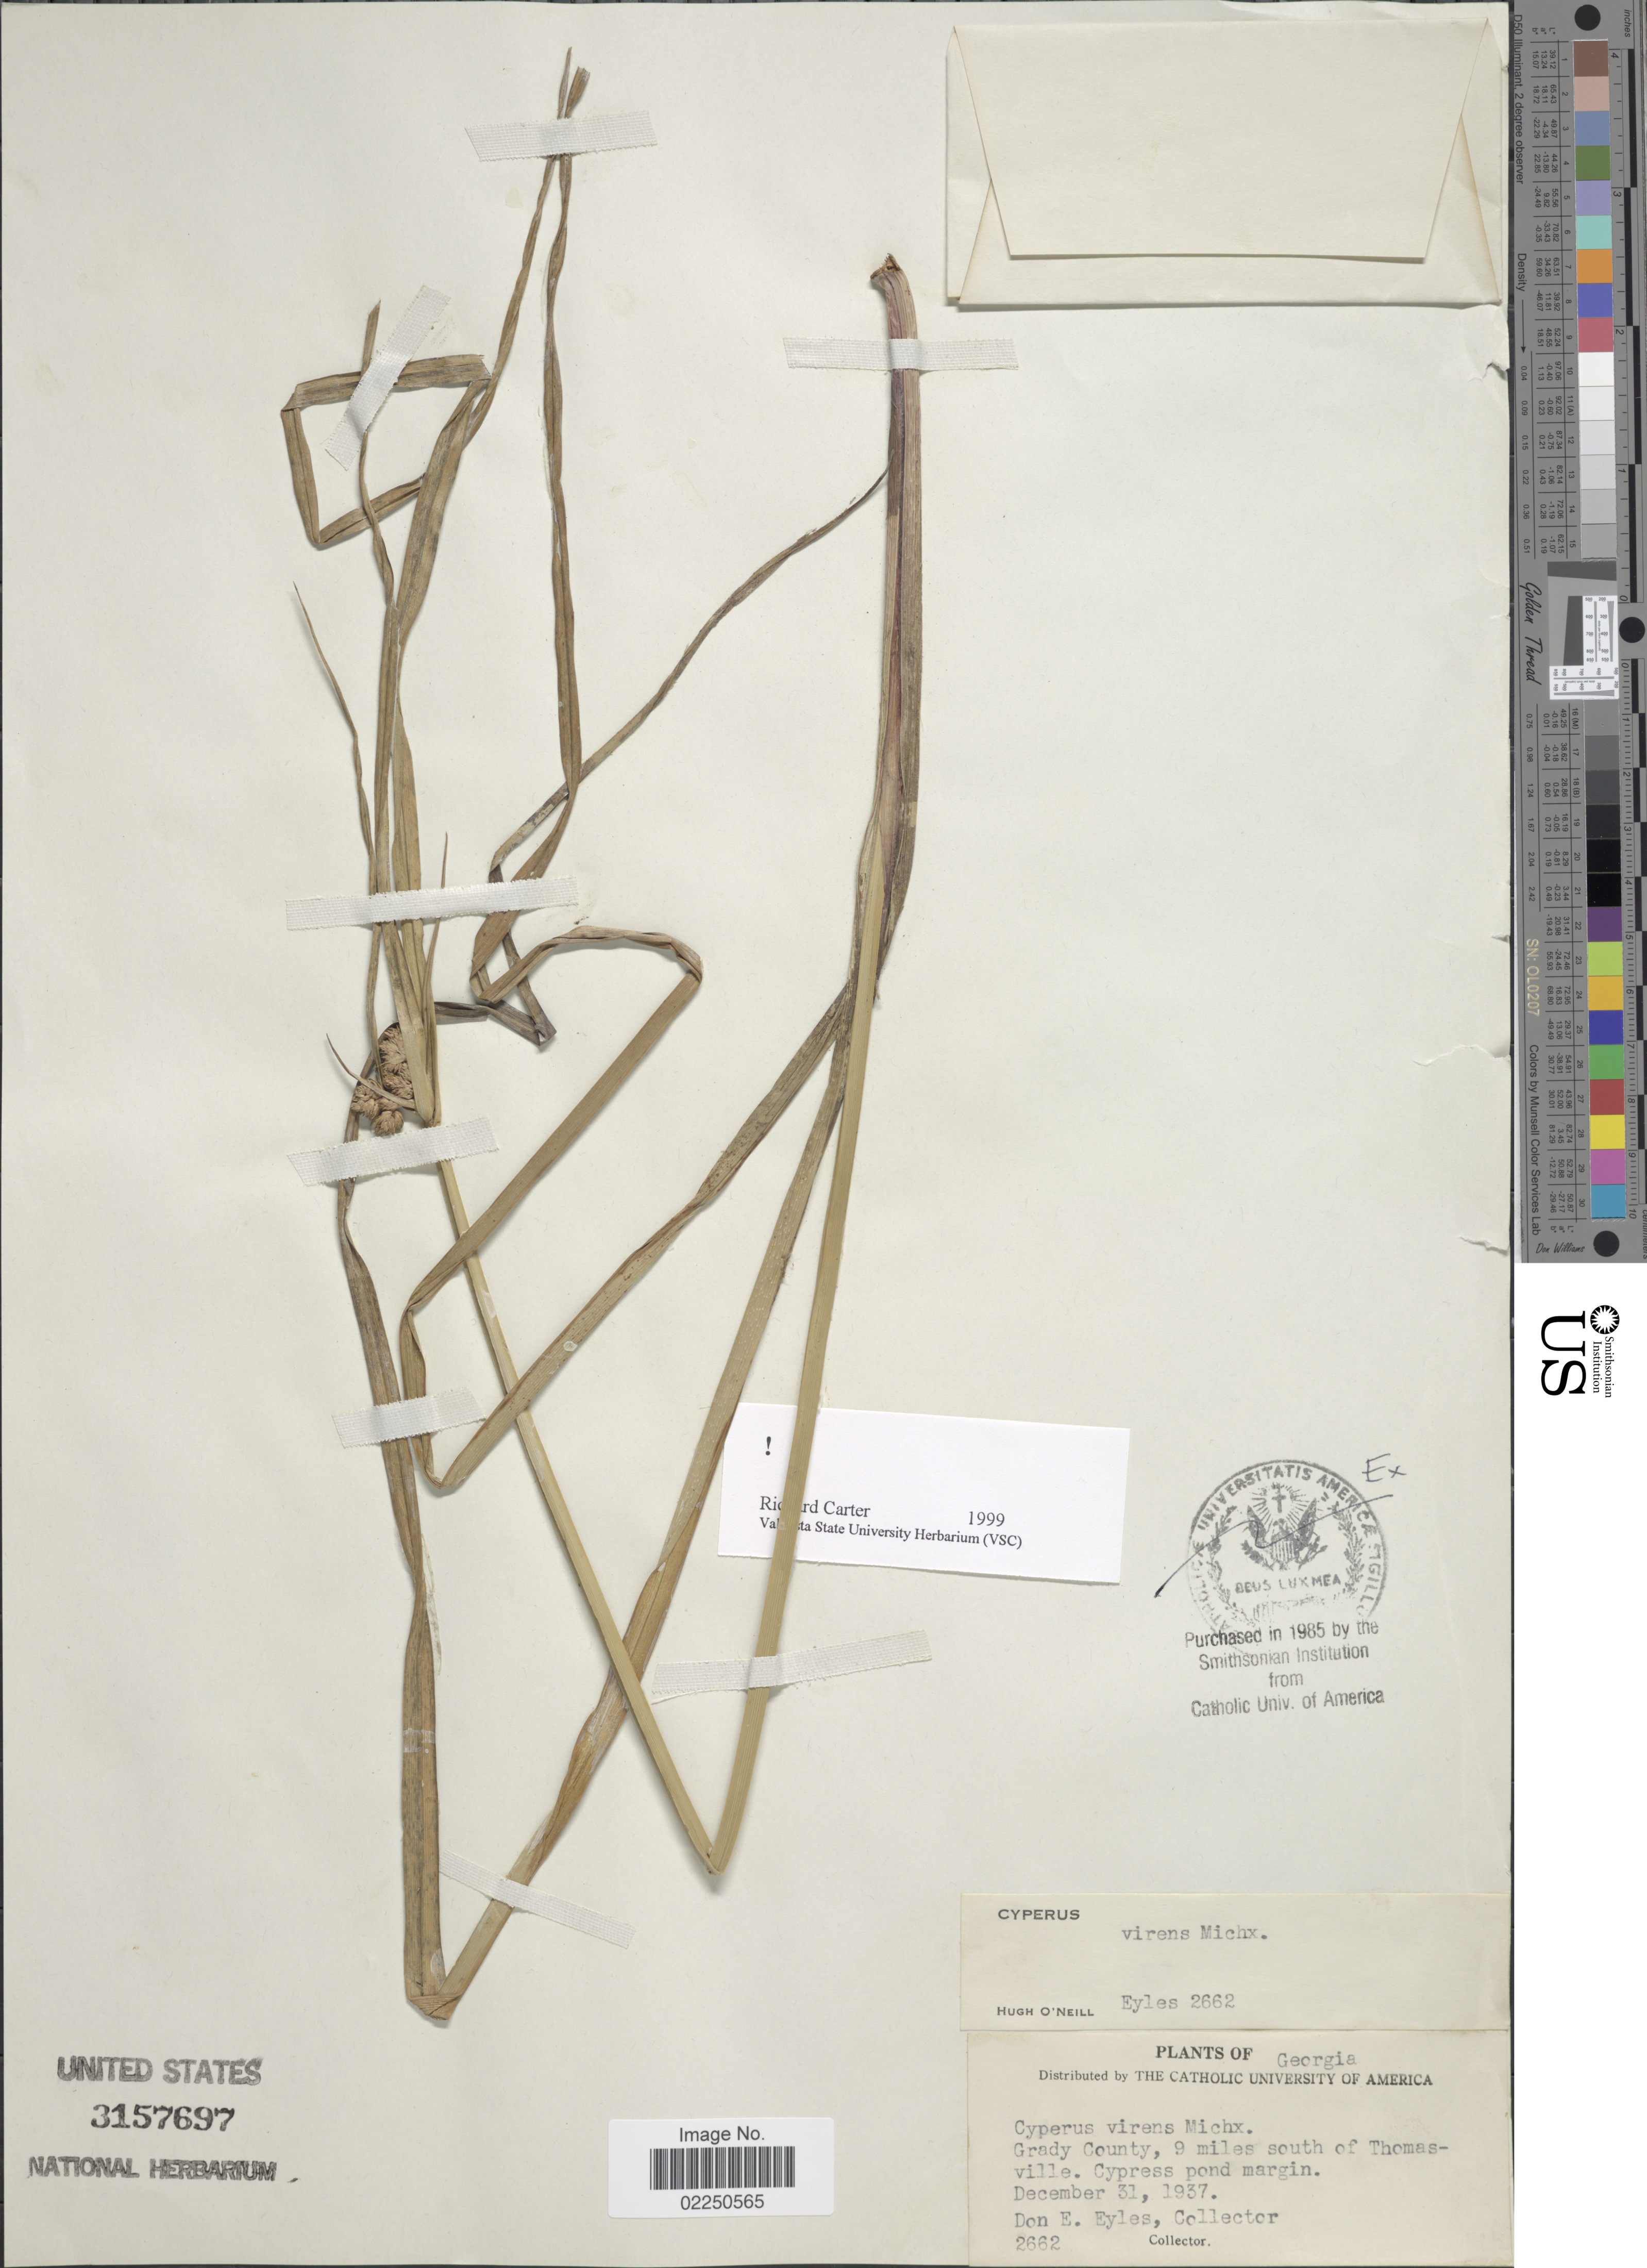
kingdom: Plantae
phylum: Tracheophyta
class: Liliopsida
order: Poales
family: Cyperaceae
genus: Cyperus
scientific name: Cyperus virens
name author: Michx.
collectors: D. Eyles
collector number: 2662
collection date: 1937-12-31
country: United States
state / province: Georgia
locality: Grady County, 9 miles south of Thomasville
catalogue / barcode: US 3157697